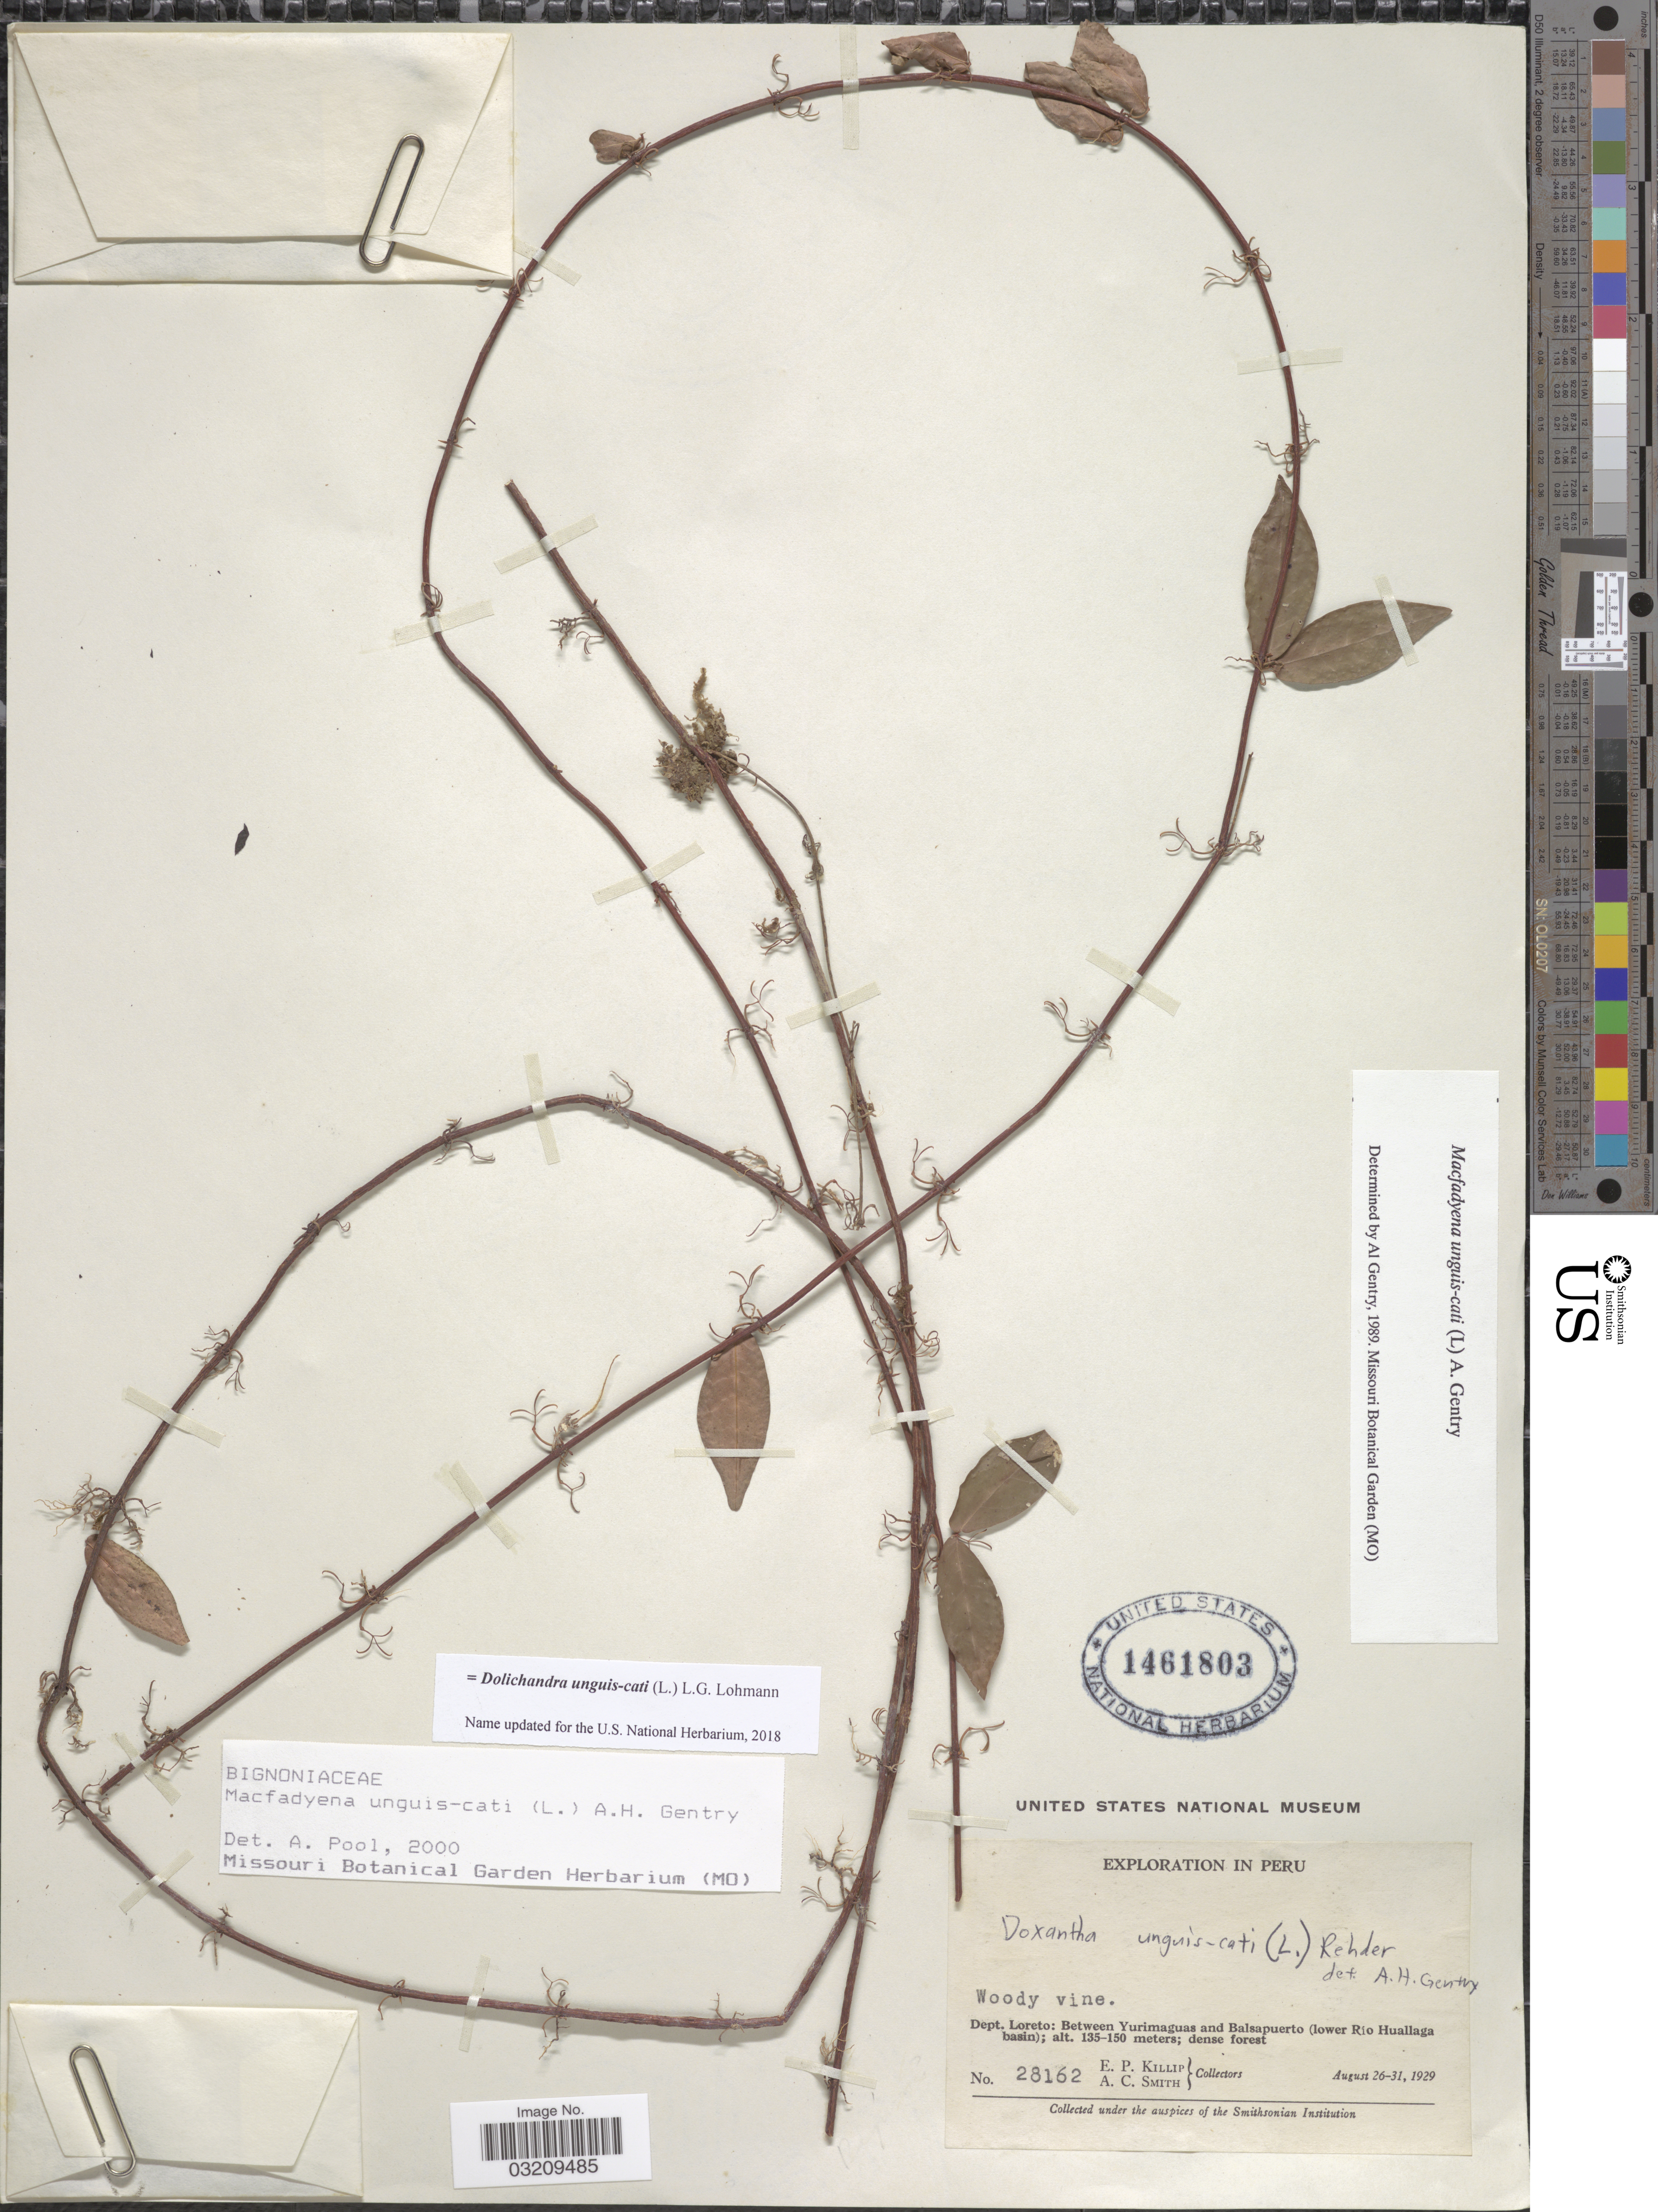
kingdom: Plantae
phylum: Tracheophyta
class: Magnoliopsida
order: Lamiales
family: Bignoniaceae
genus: Dolichandra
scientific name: Dolichandra unguis-cati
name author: (L.) L.G. Lohmann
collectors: E. P. Killip & A. C. Smith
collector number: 28162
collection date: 1929-08-26/1929-08-31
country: Peru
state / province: Loreto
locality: Dept. Loreto: Between Yurimaguas and Balsapuerto (Lower Rio Huallaga basin).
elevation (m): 135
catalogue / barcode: US 1461803